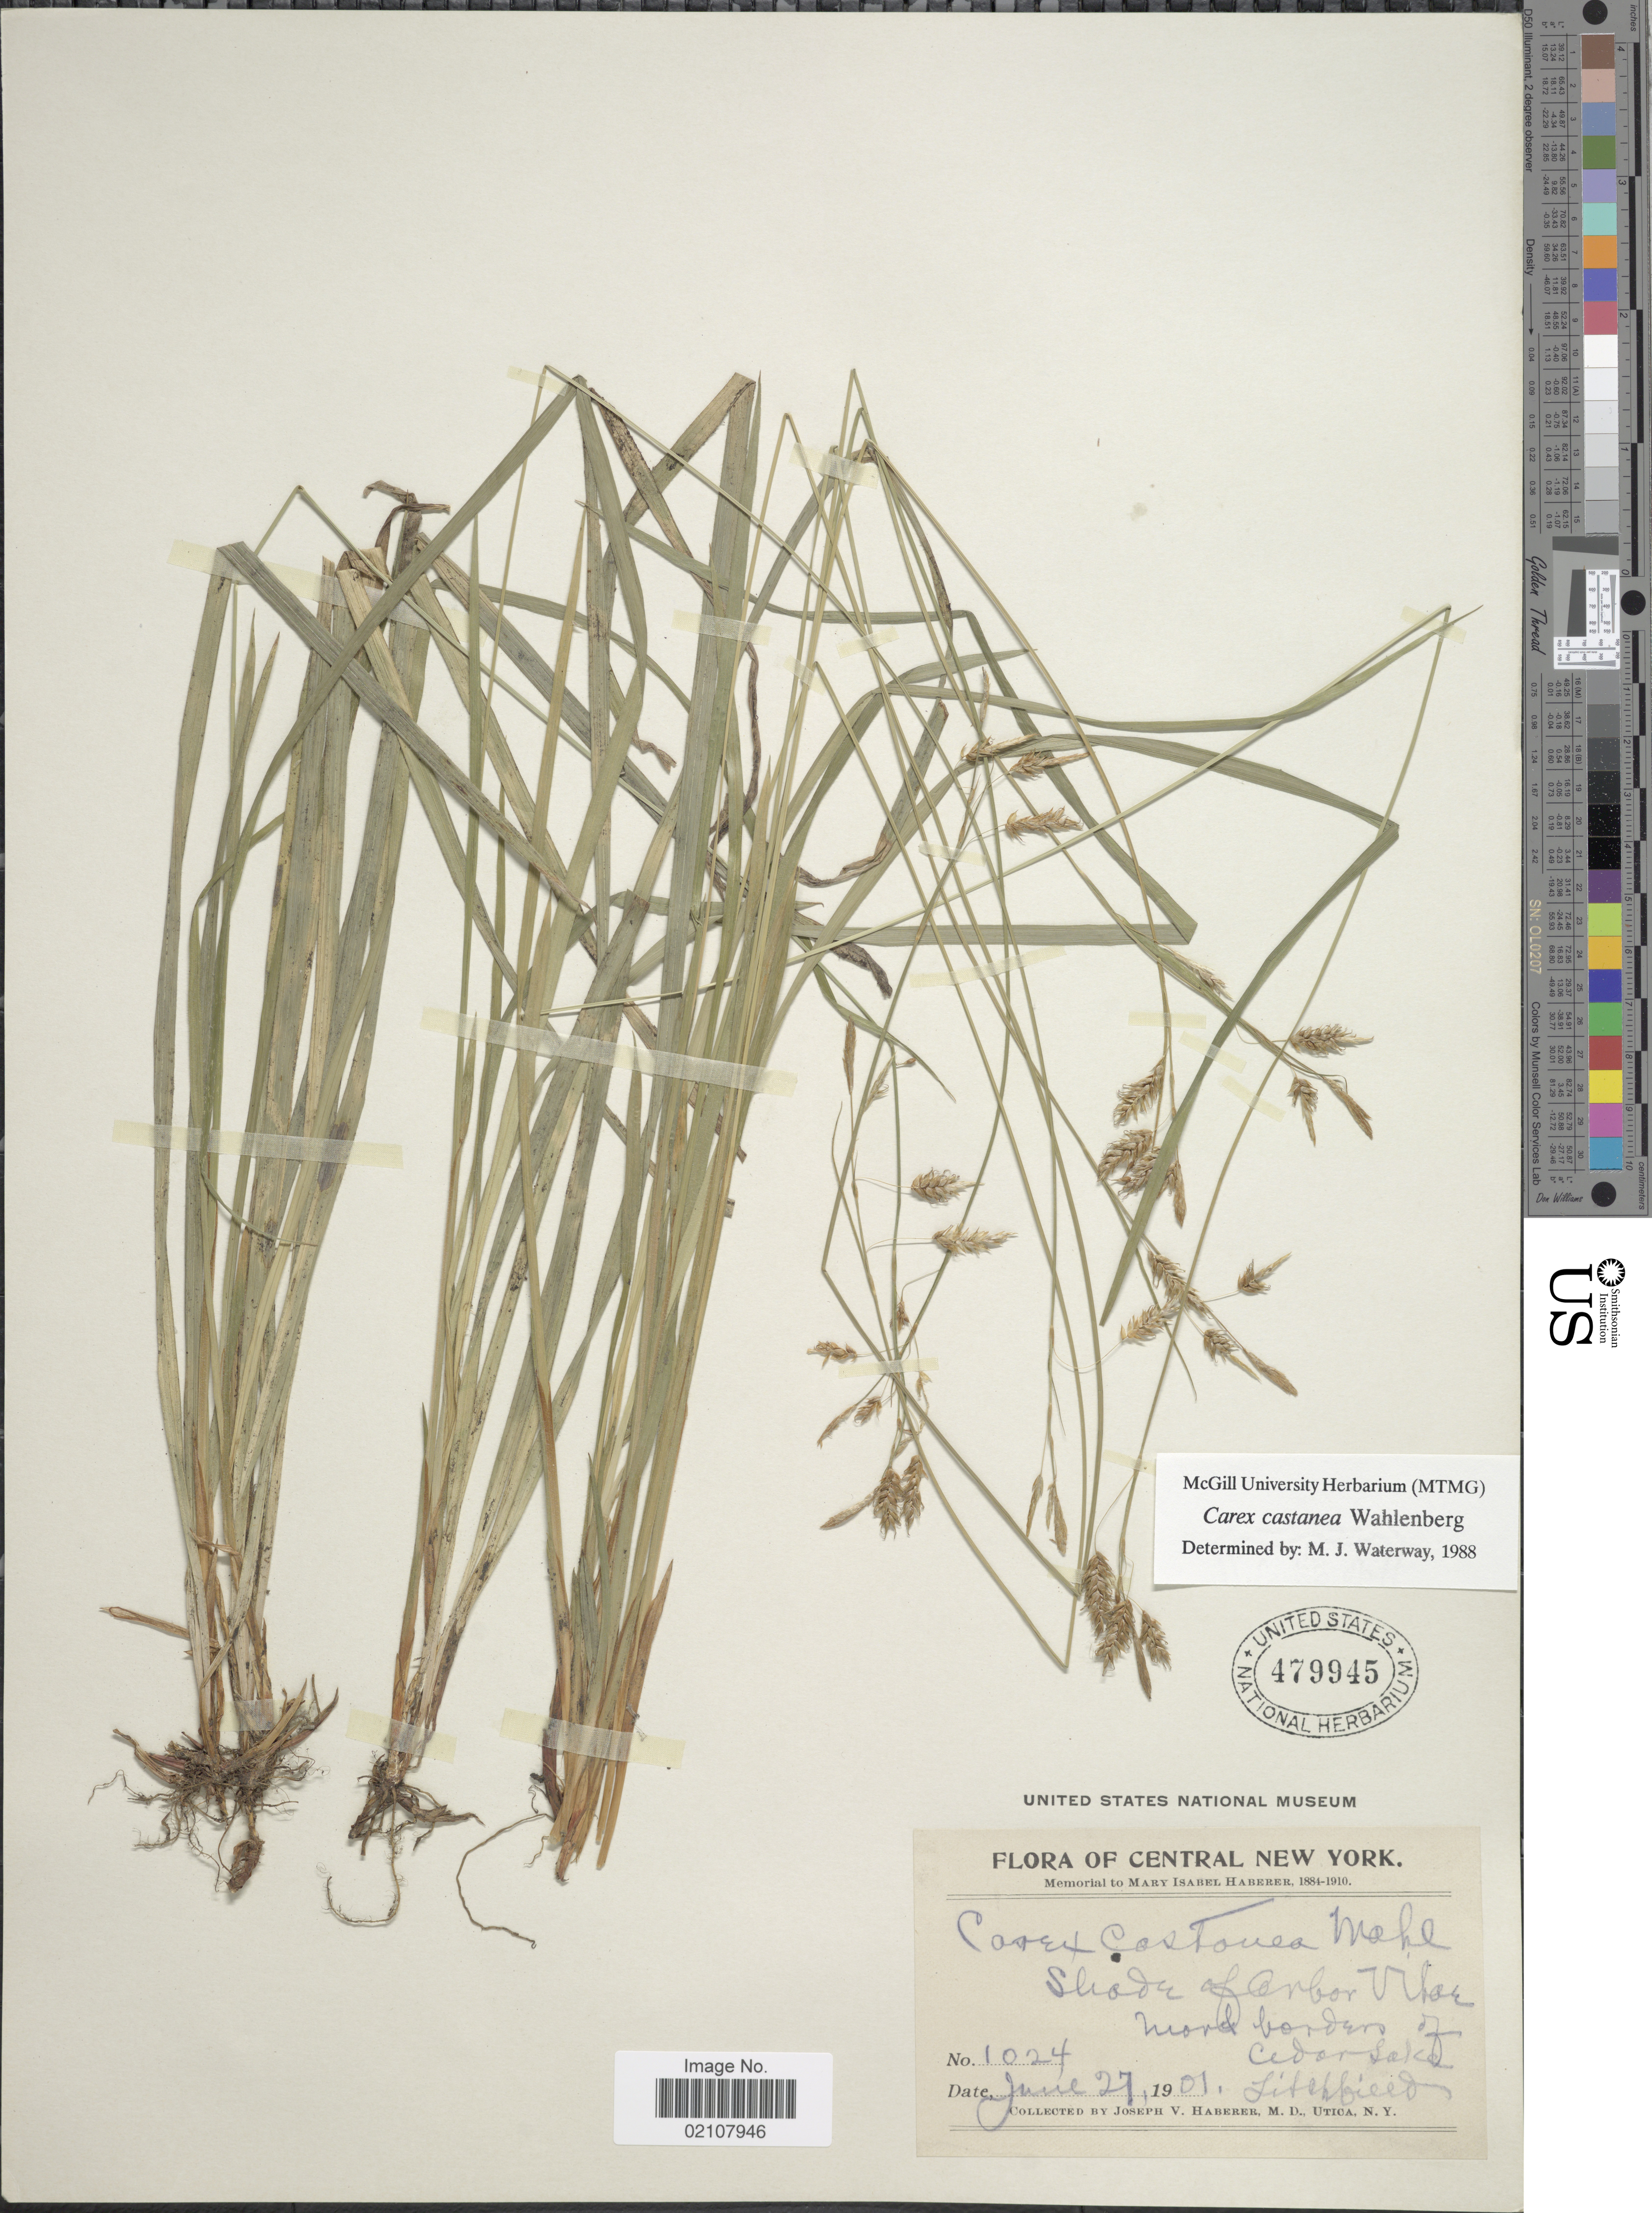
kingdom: Plantae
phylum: Tracheophyta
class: Liliopsida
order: Poales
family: Cyperaceae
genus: Carex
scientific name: Carex castanea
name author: Wahlenb.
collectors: J. V. Haberer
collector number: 1024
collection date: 1901-06-27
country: United States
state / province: New York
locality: Central New York, borders of Cedar lake, Litchfield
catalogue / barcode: US 479945